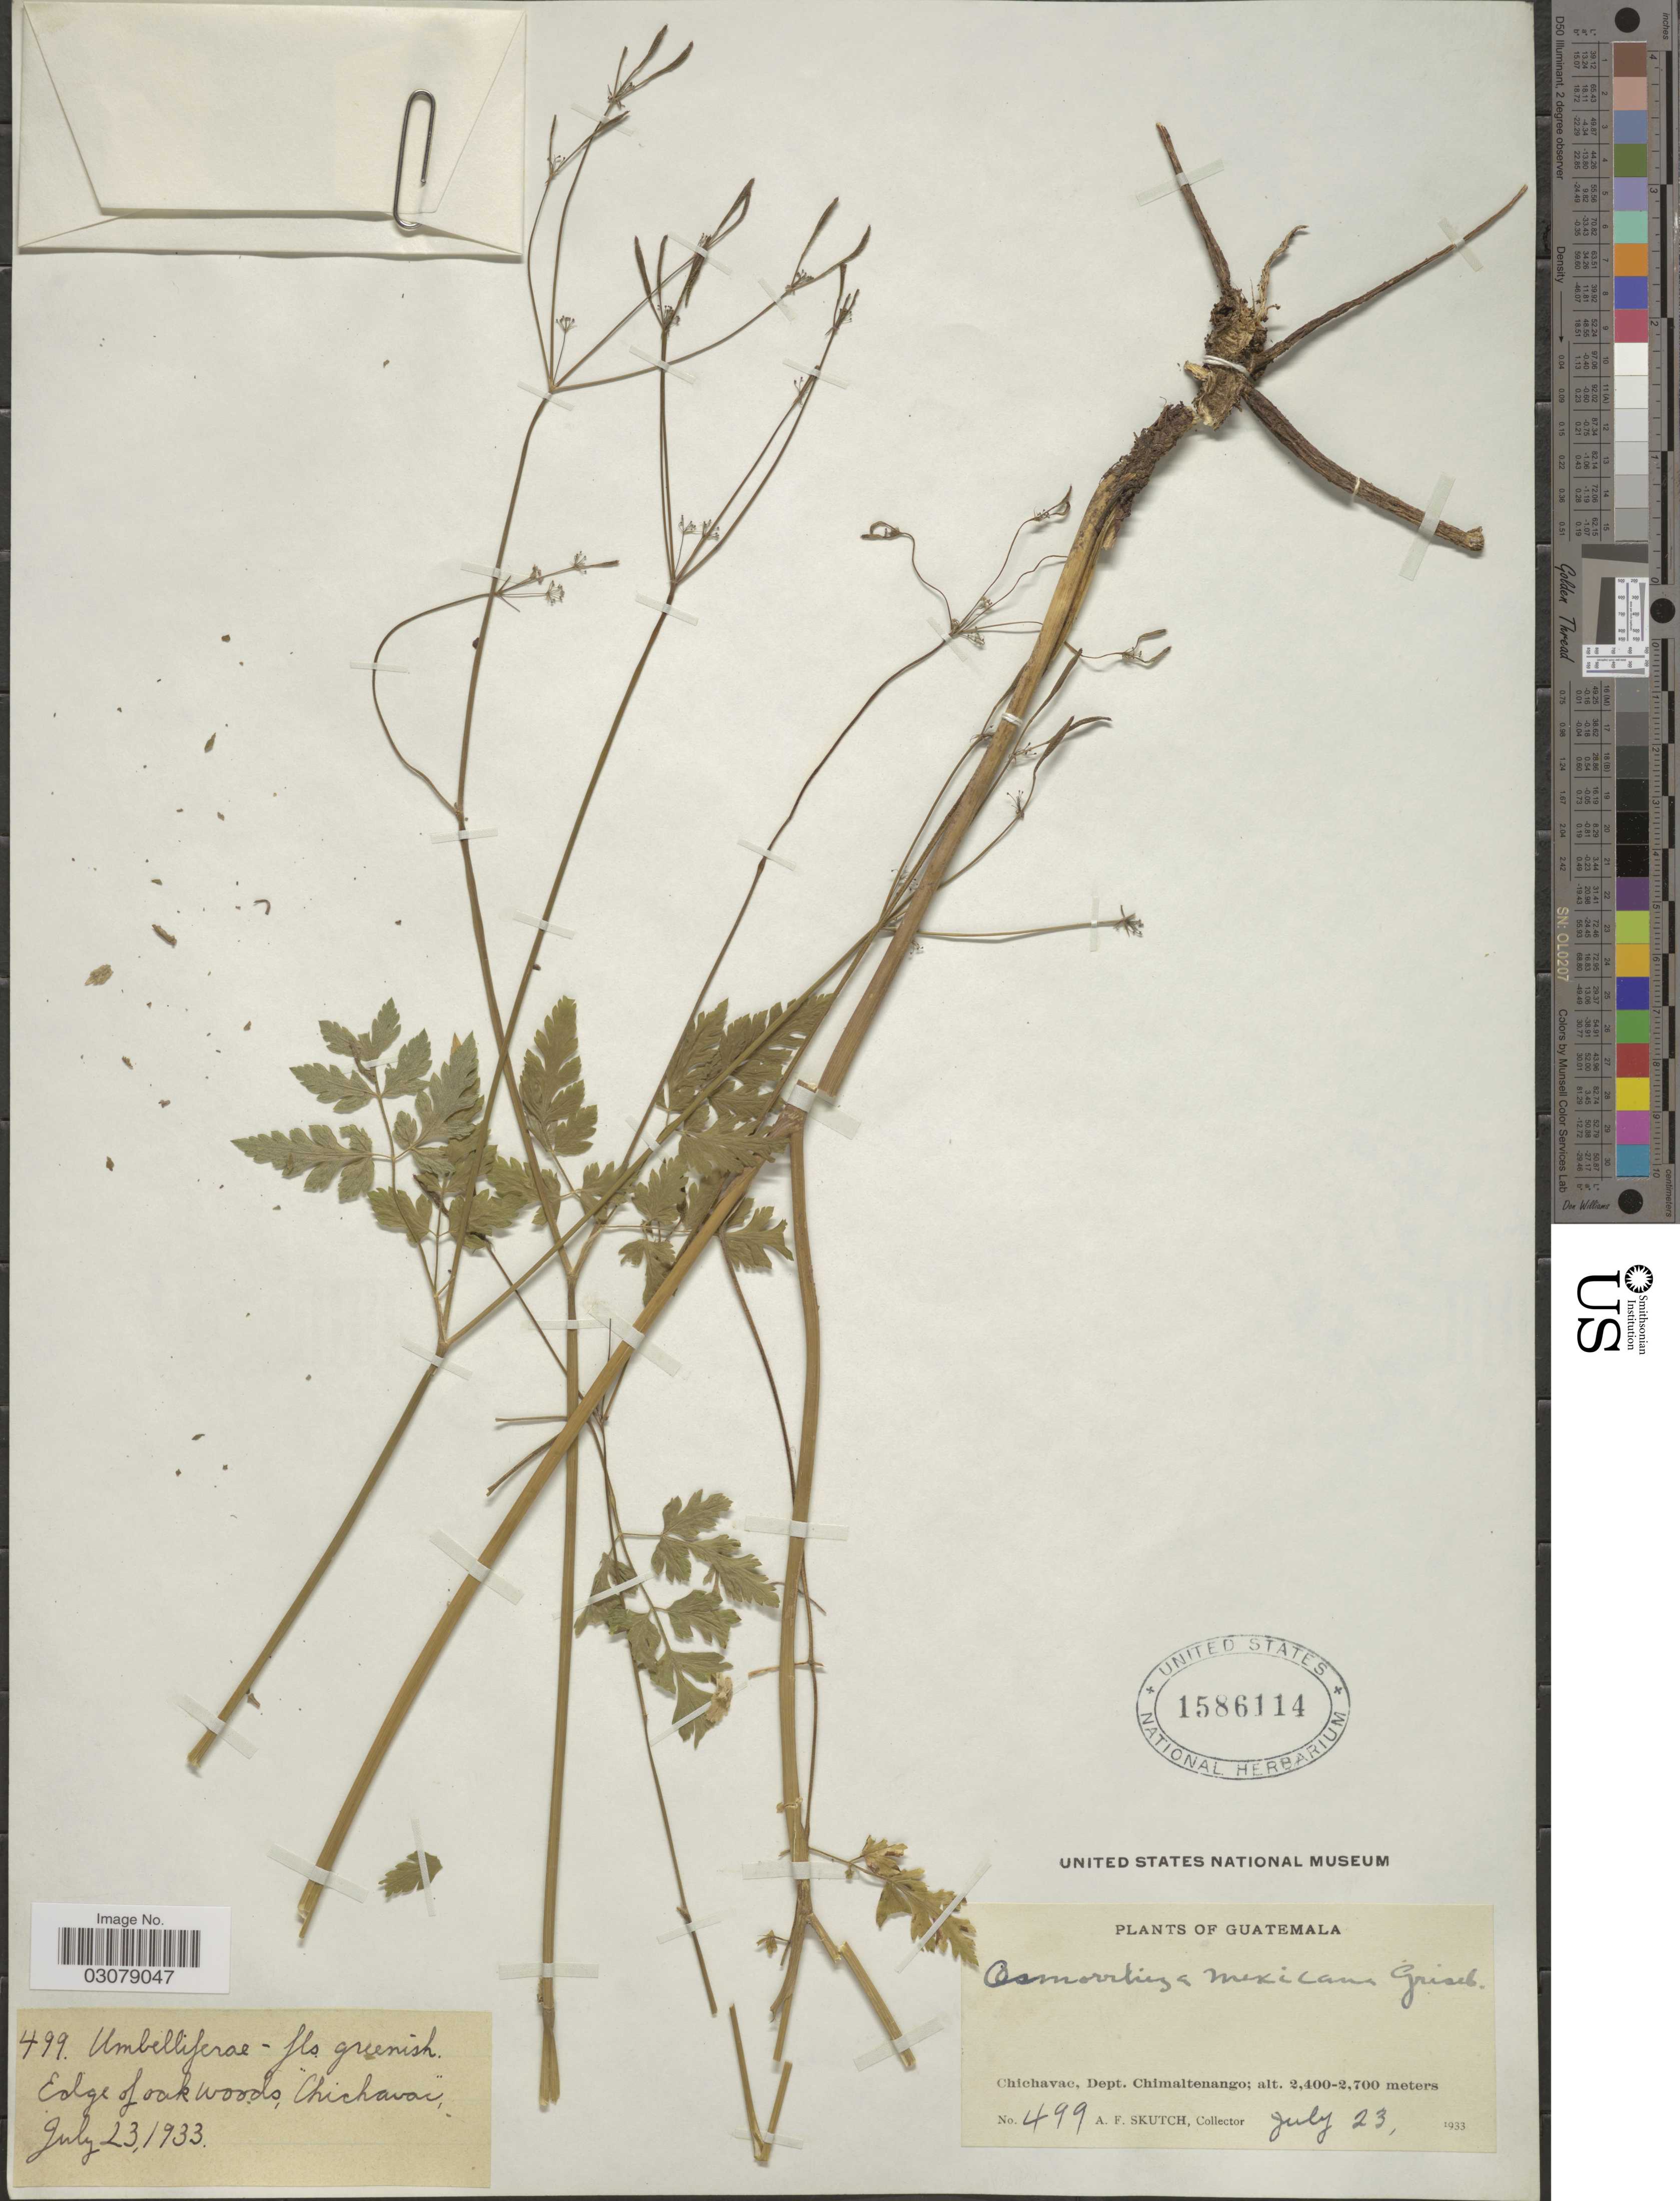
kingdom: Plantae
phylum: Tracheophyta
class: Magnoliopsida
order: Apiales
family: Apiaceae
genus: Osmorhiza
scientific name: Osmorhiza mexicana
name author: Griseb.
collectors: A. F. Skutch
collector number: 499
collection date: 1933-07-23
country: Guatemala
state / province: Chimaltenango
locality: Chichavac, Dept. Chimaltenango.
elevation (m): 2400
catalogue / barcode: US 1586114